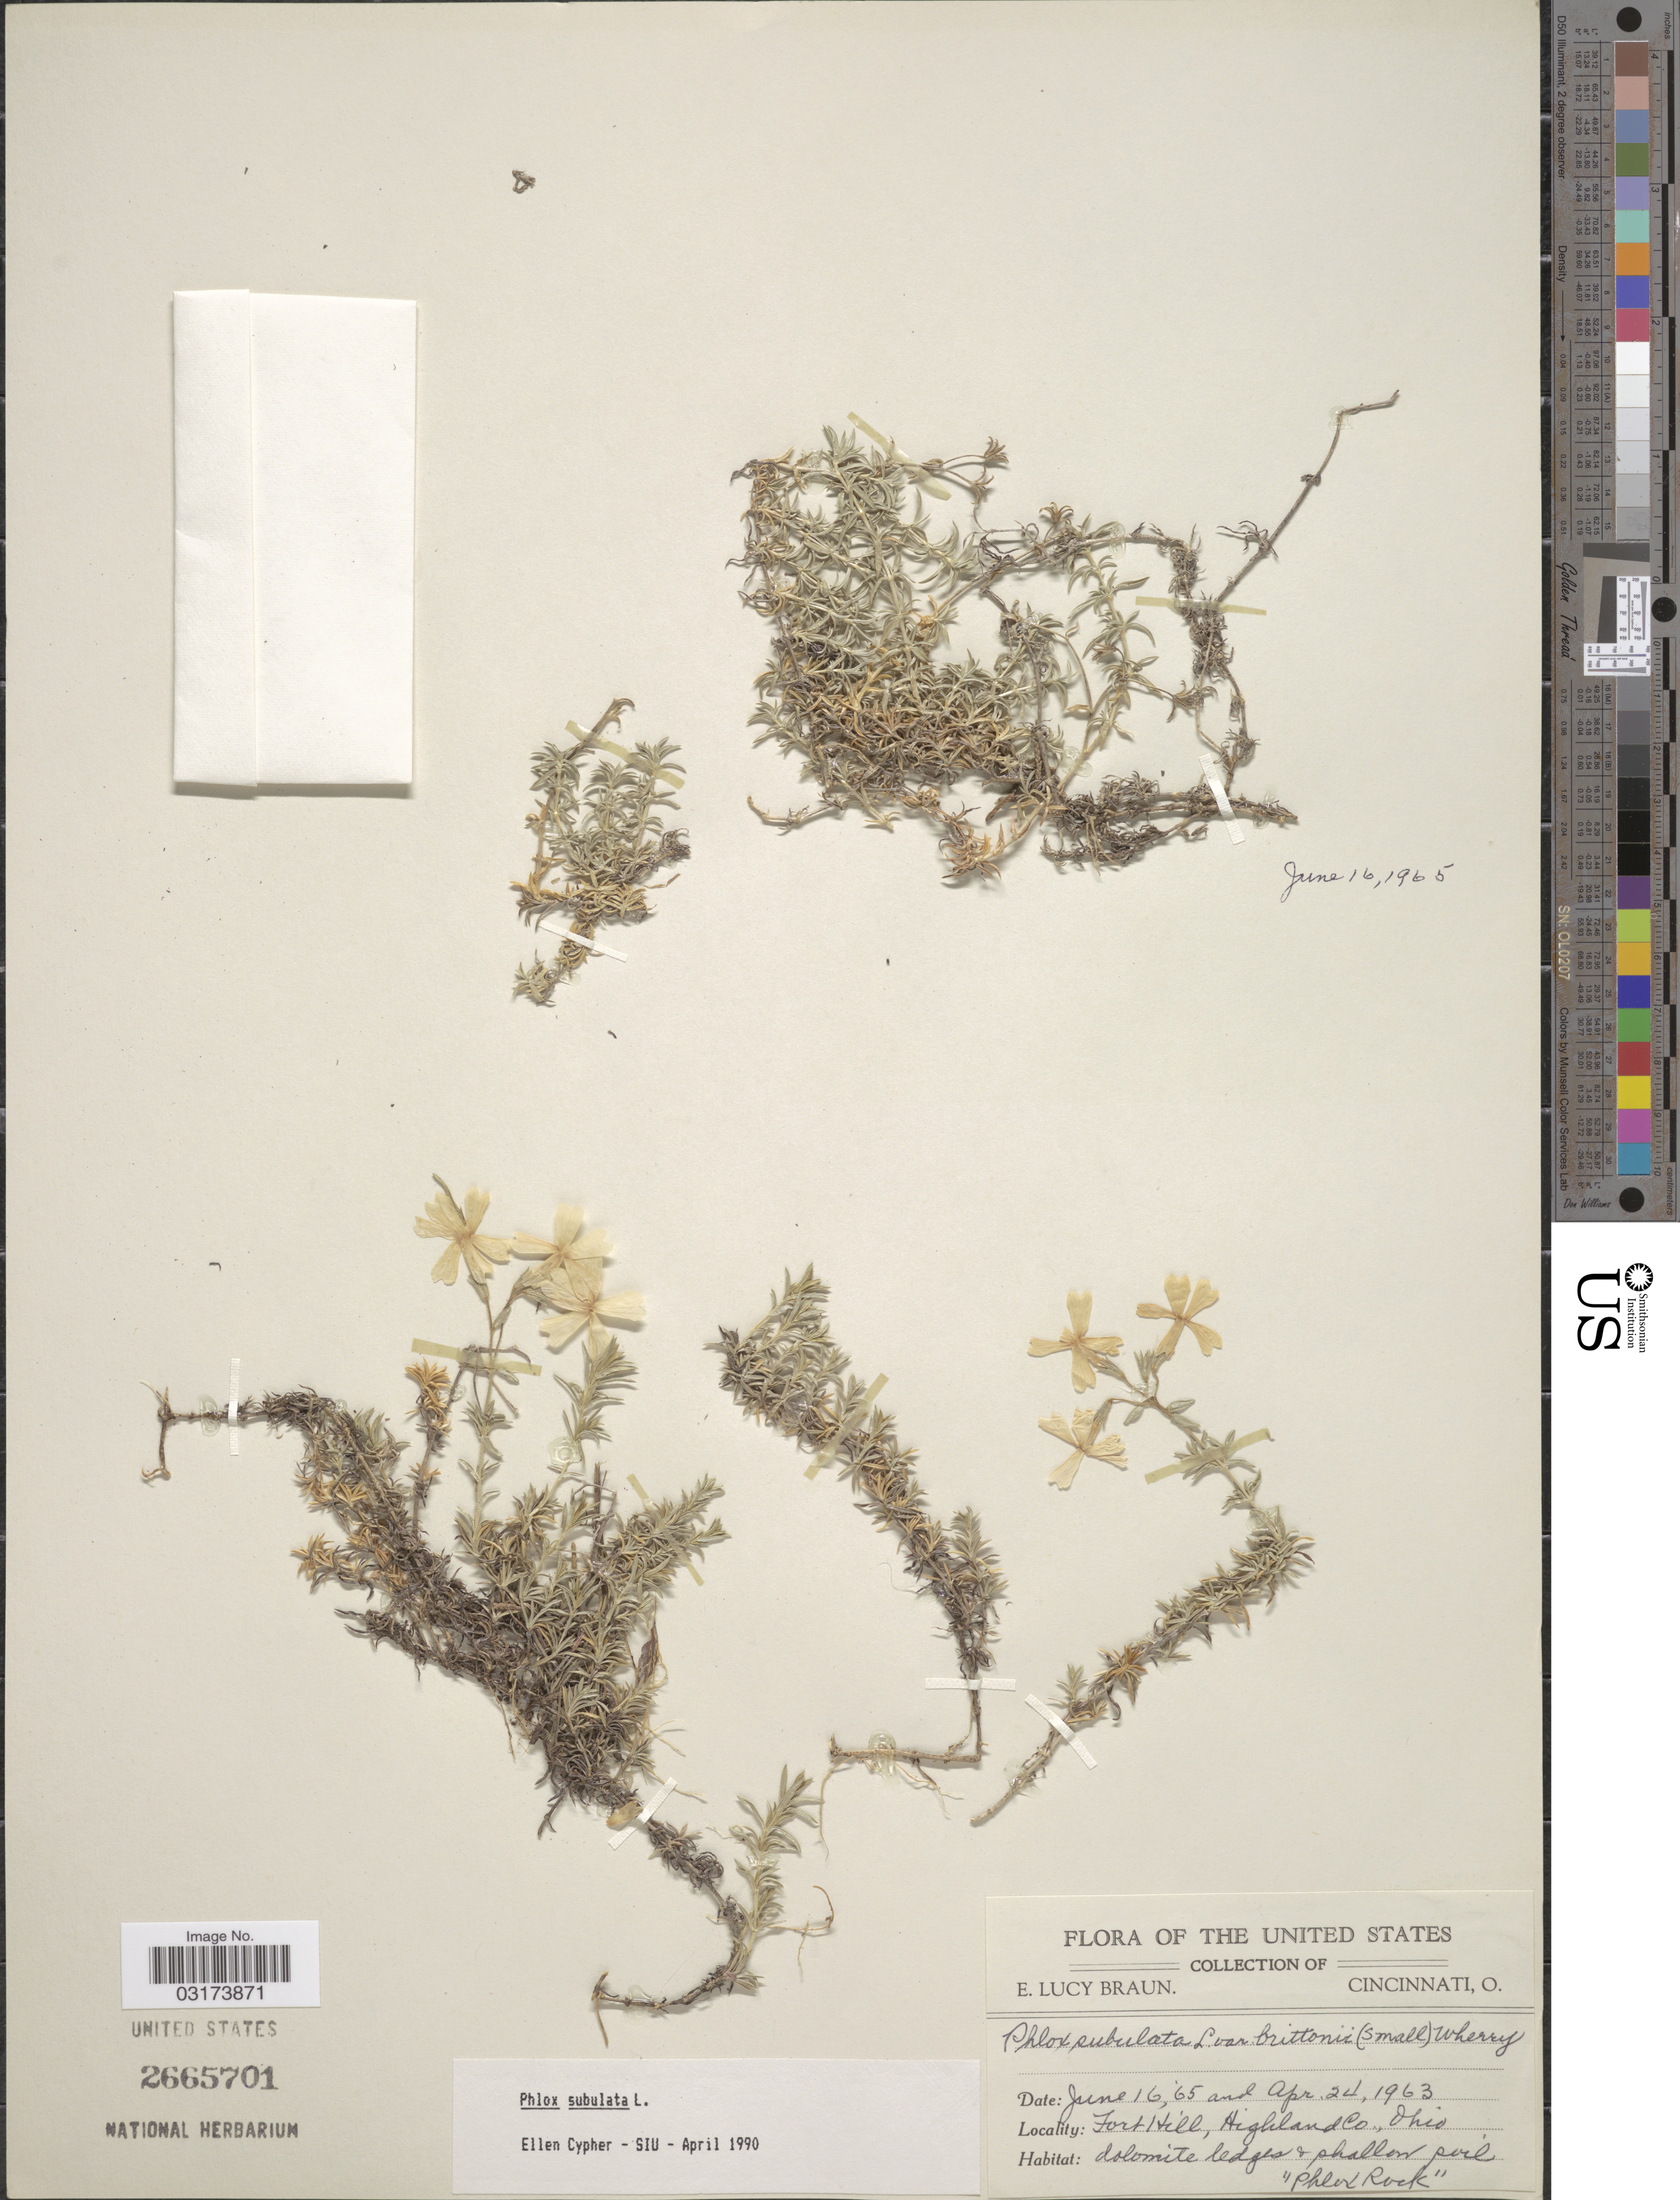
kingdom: Plantae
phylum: Tracheophyta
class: Magnoliopsida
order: Ericales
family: Polemoniaceae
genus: Phlox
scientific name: Phlox subulata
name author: L.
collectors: E. L. Braun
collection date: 1963-04-24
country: United States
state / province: Ohio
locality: Fort Hill, Highland Co.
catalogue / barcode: US 2665701